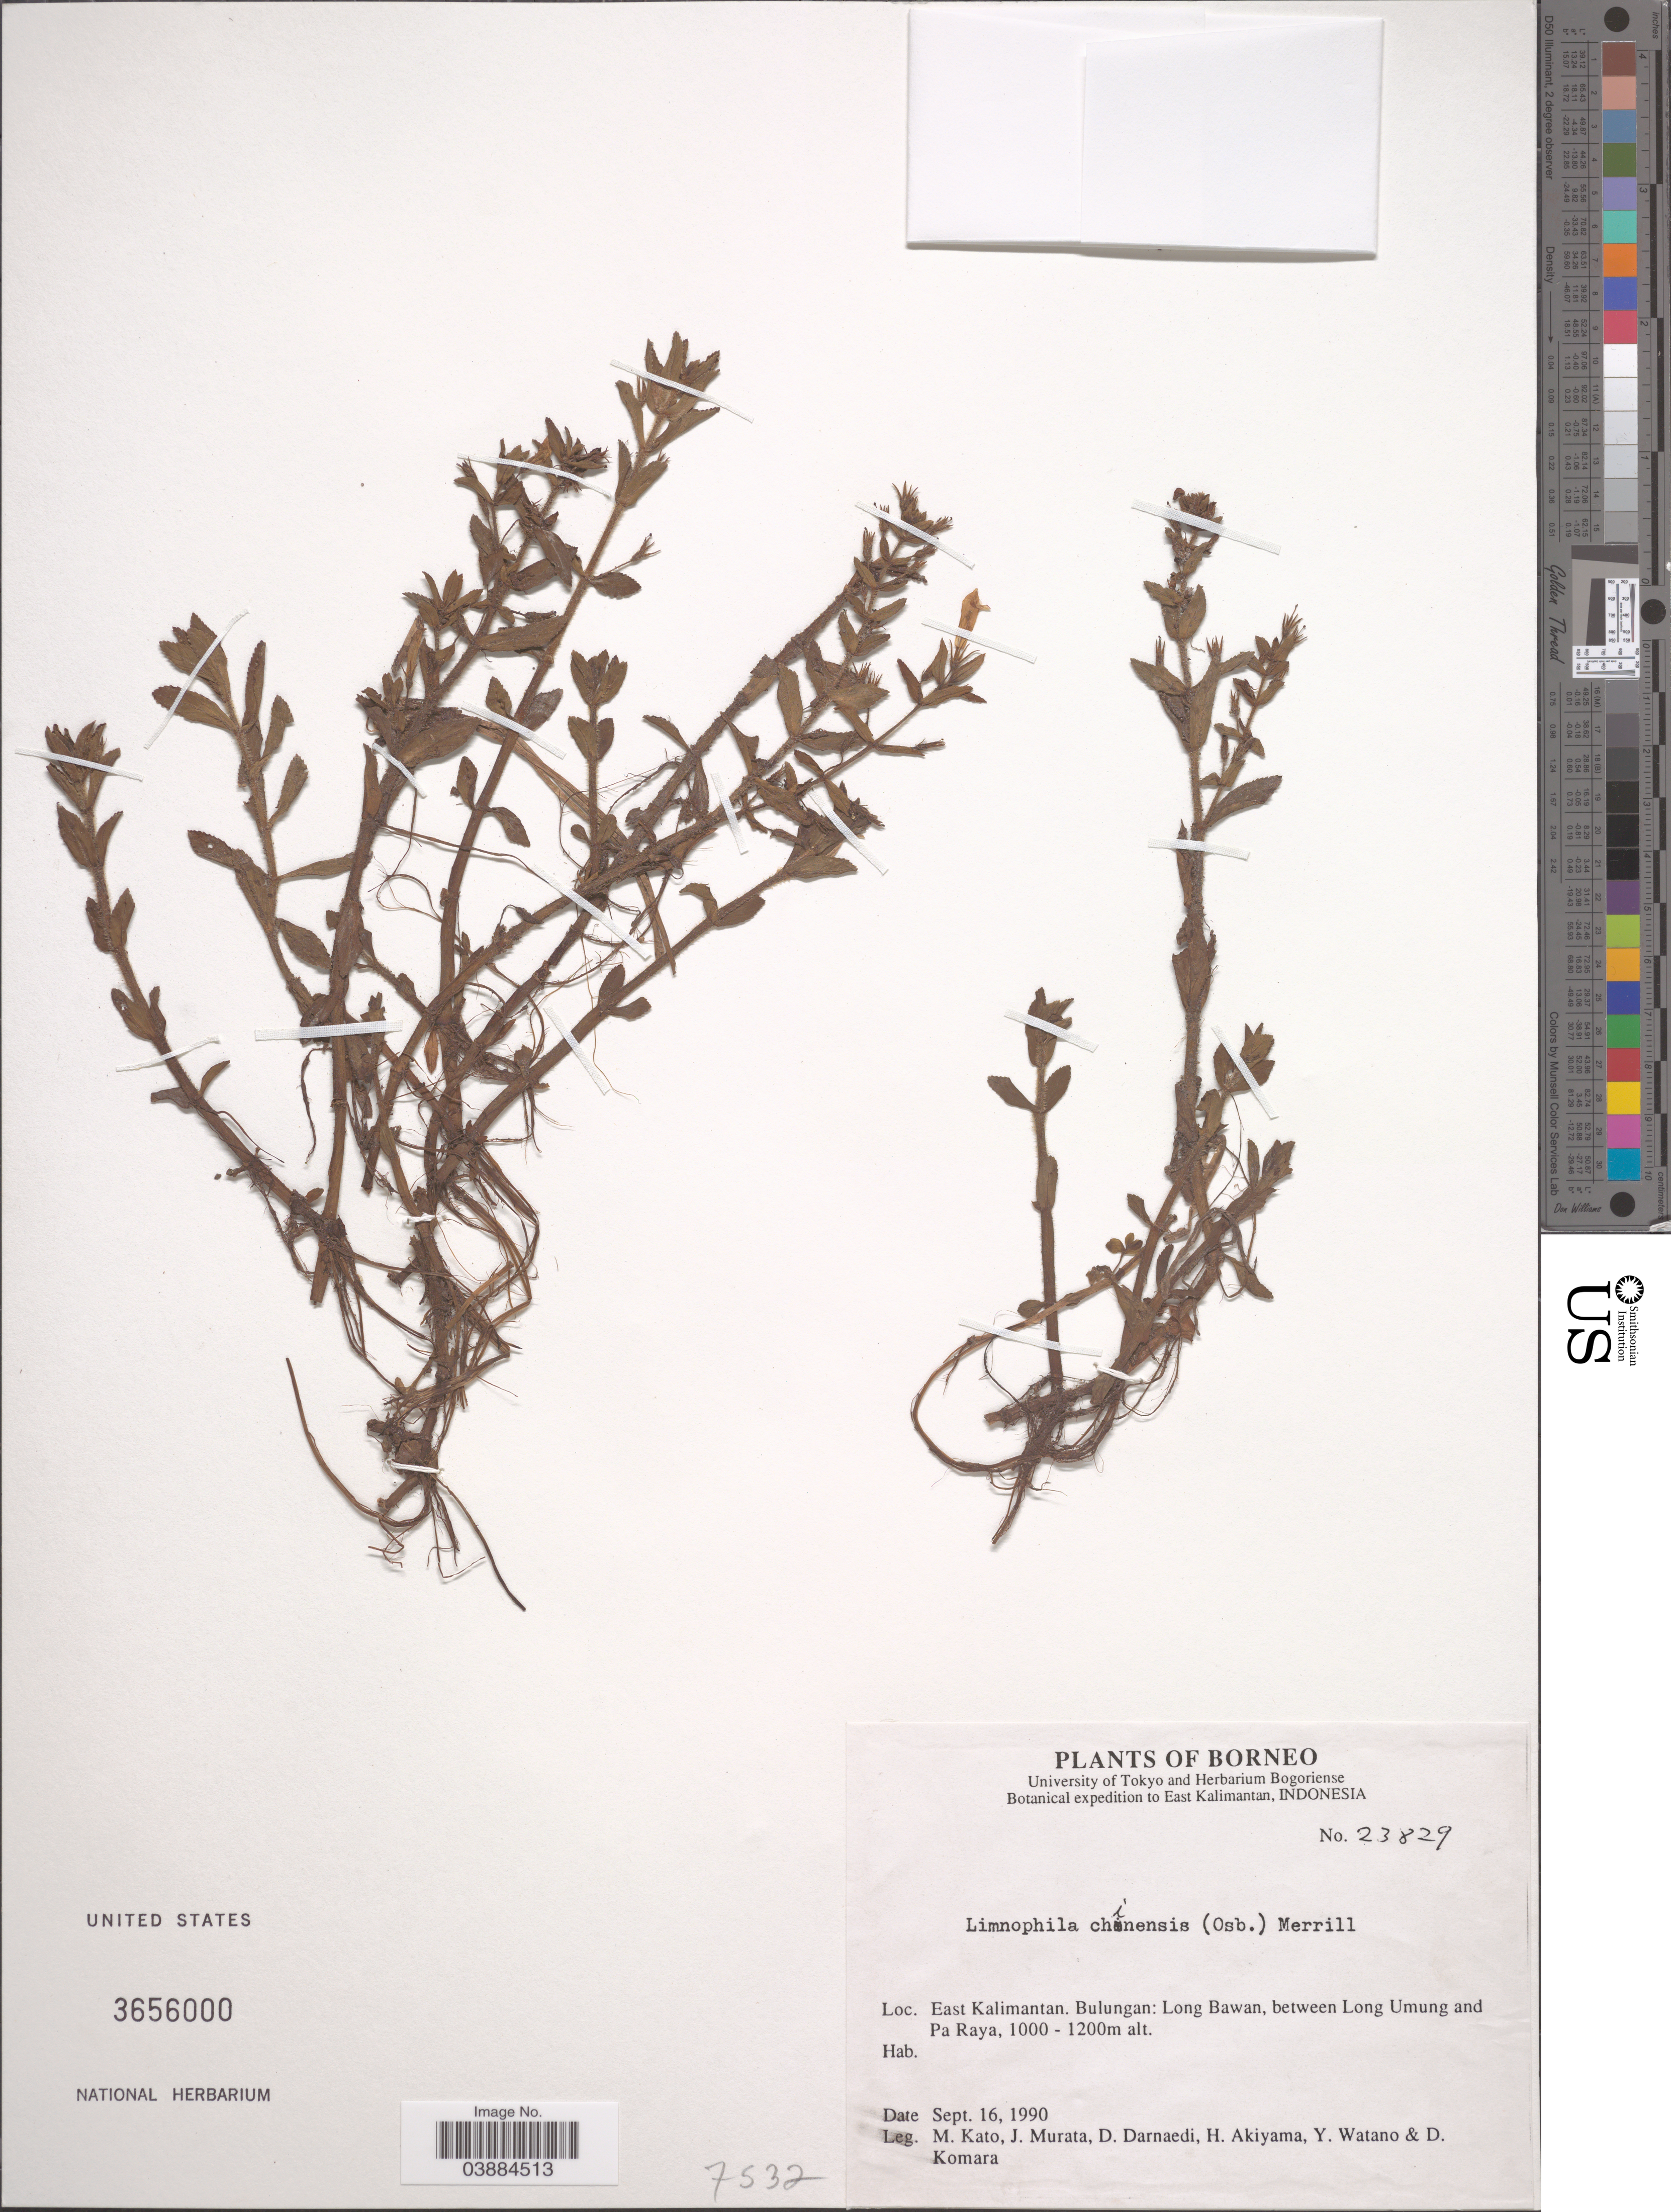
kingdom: Plantae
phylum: Tracheophyta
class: Magnoliopsida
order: Lamiales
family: Plantaginaceae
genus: Limnophila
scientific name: Limnophila chinensis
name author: (Osbeck) Merr.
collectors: M. Kato, J. Murata, D. Darnaedi, H. Akiyama & et al.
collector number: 23829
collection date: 1990-09-16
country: Indonesia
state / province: Kalimantan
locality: Borneo. East Kalimantan. Bulungan: Long Bawan, between Long Umung and Pa Raya.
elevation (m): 1000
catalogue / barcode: US 3656000